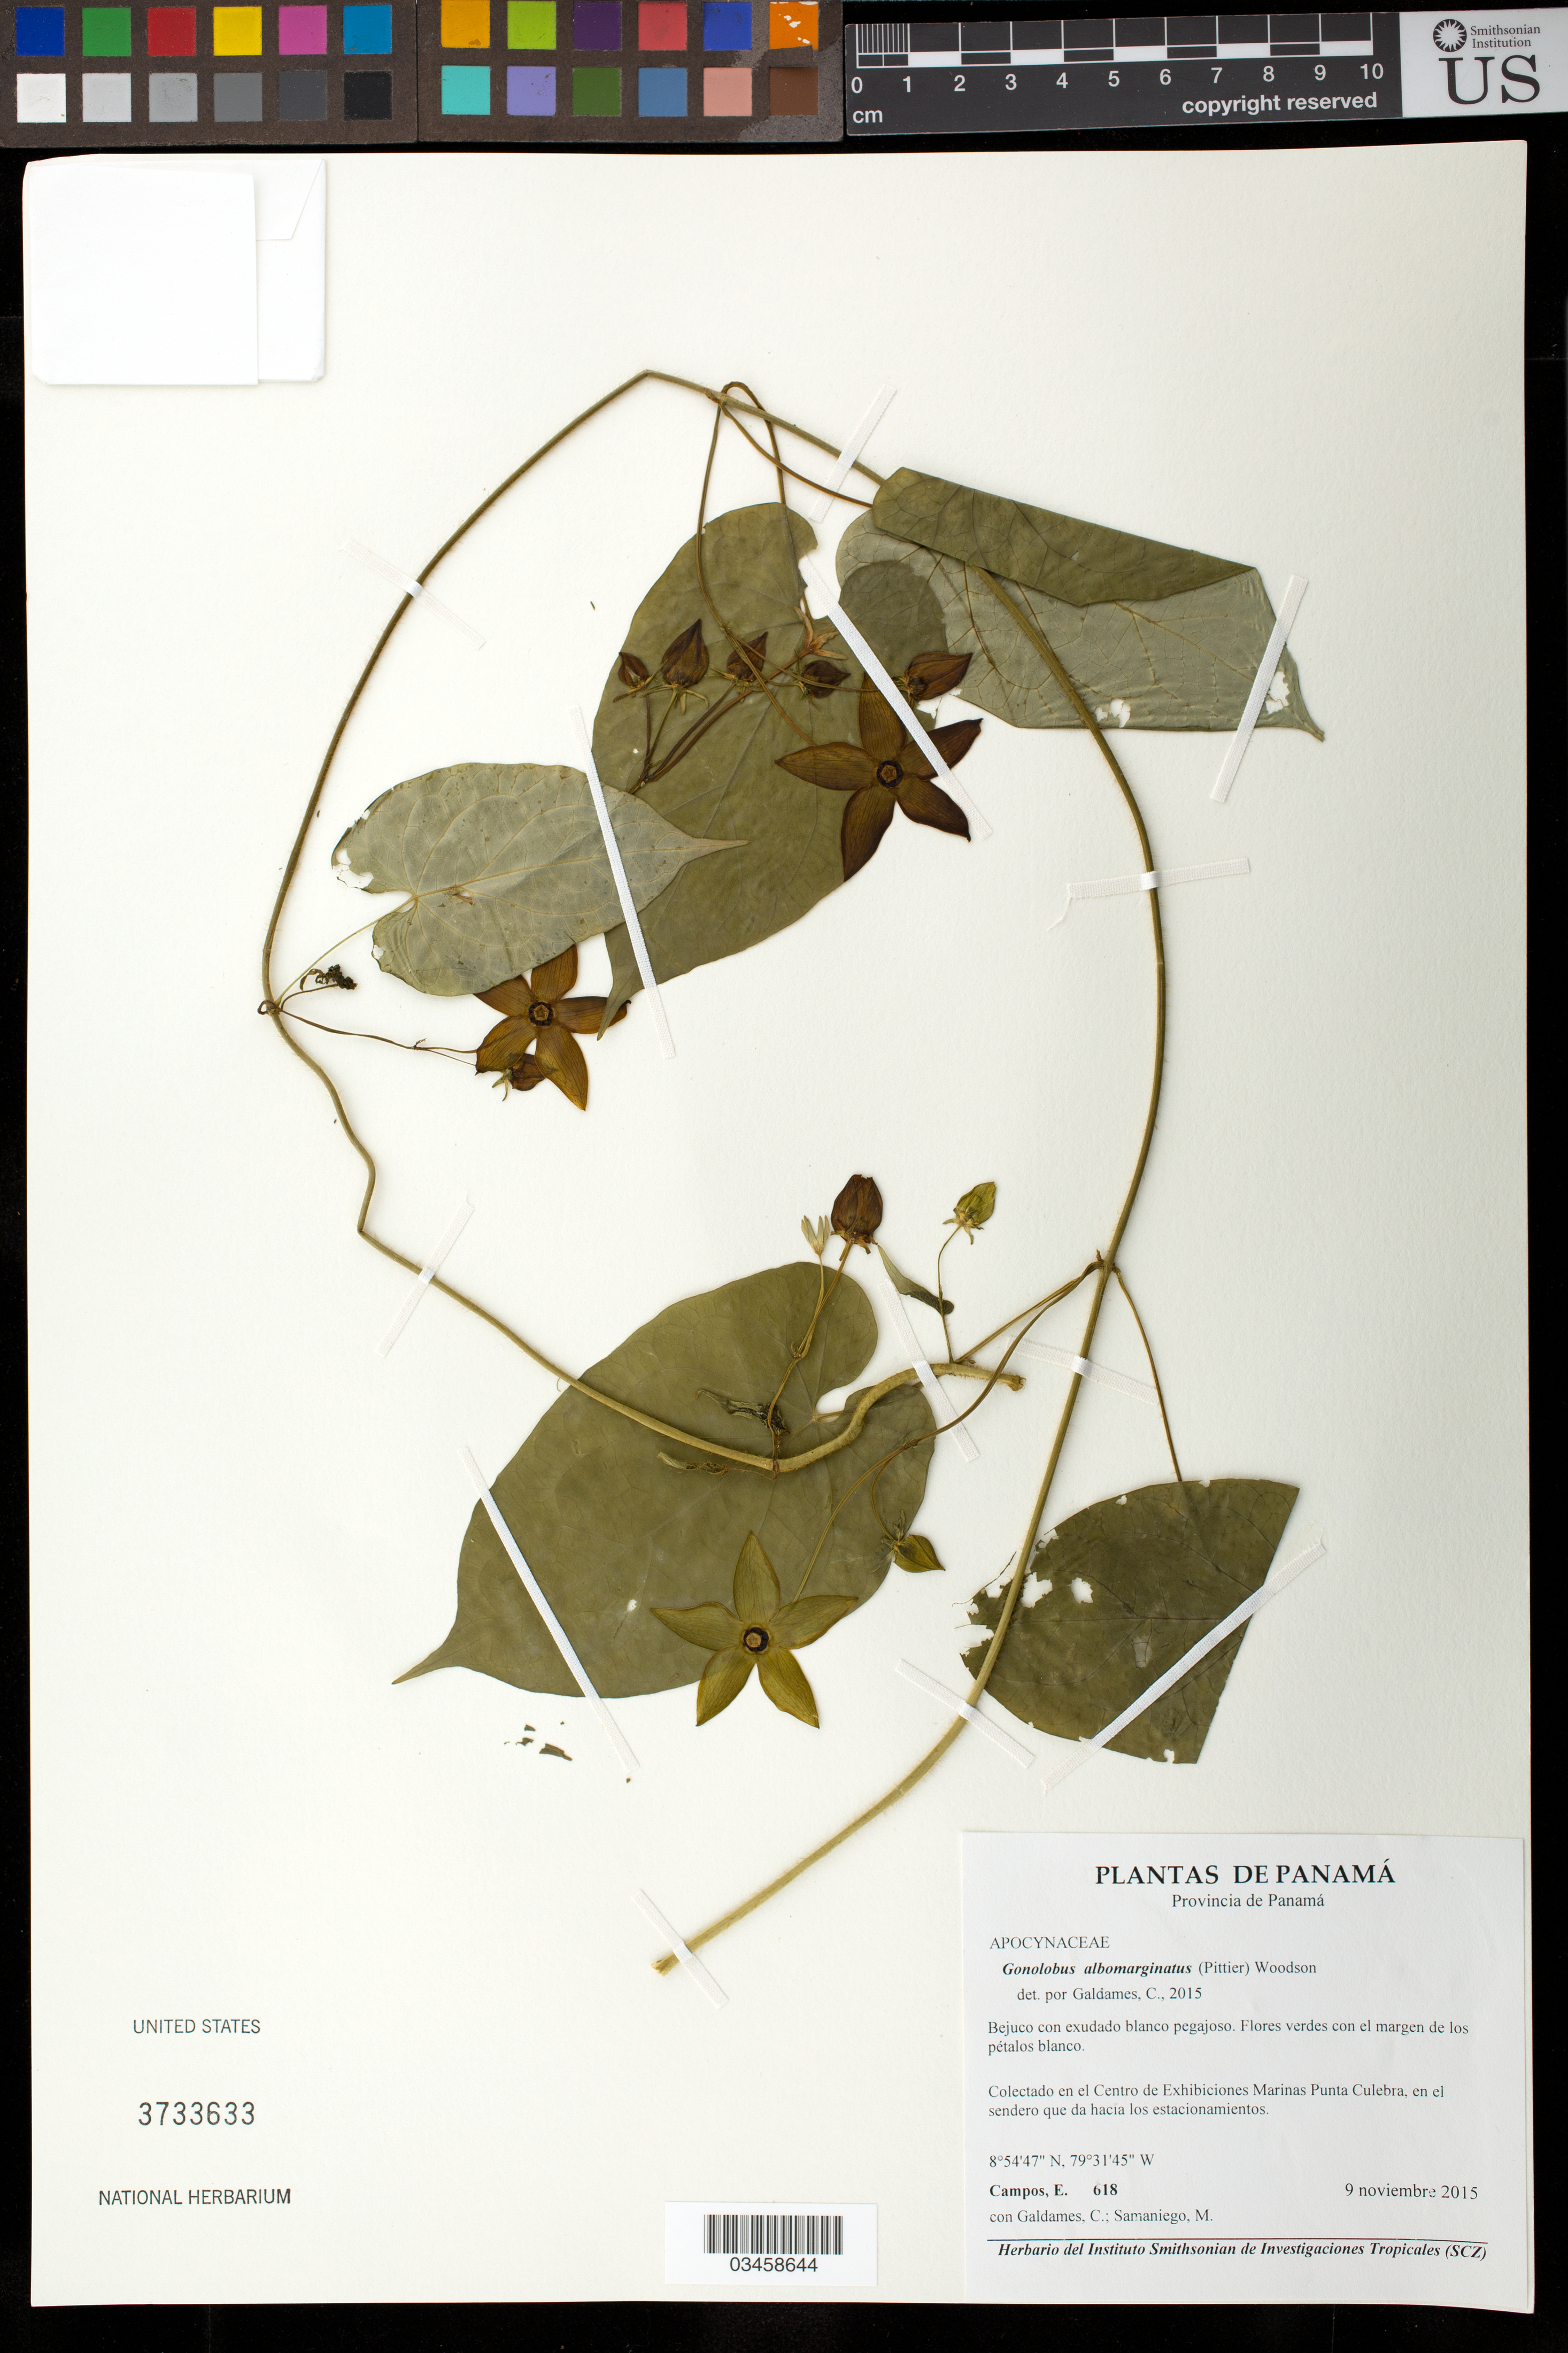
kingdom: Plantae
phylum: Tracheophyta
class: Magnoliopsida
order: Gentianales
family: Apocynaceae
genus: Gonolobus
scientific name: Gonolobus albomarginatus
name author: (Pittier) Woodson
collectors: E. Campos, C. Galdames & M. Samaniego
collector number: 618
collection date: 2015-11-09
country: Panama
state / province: Panamá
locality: Centro de Exhibiciones Marinas Punta Culebra, en el sendero que da hacia los estacionamientos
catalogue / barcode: US 3733633